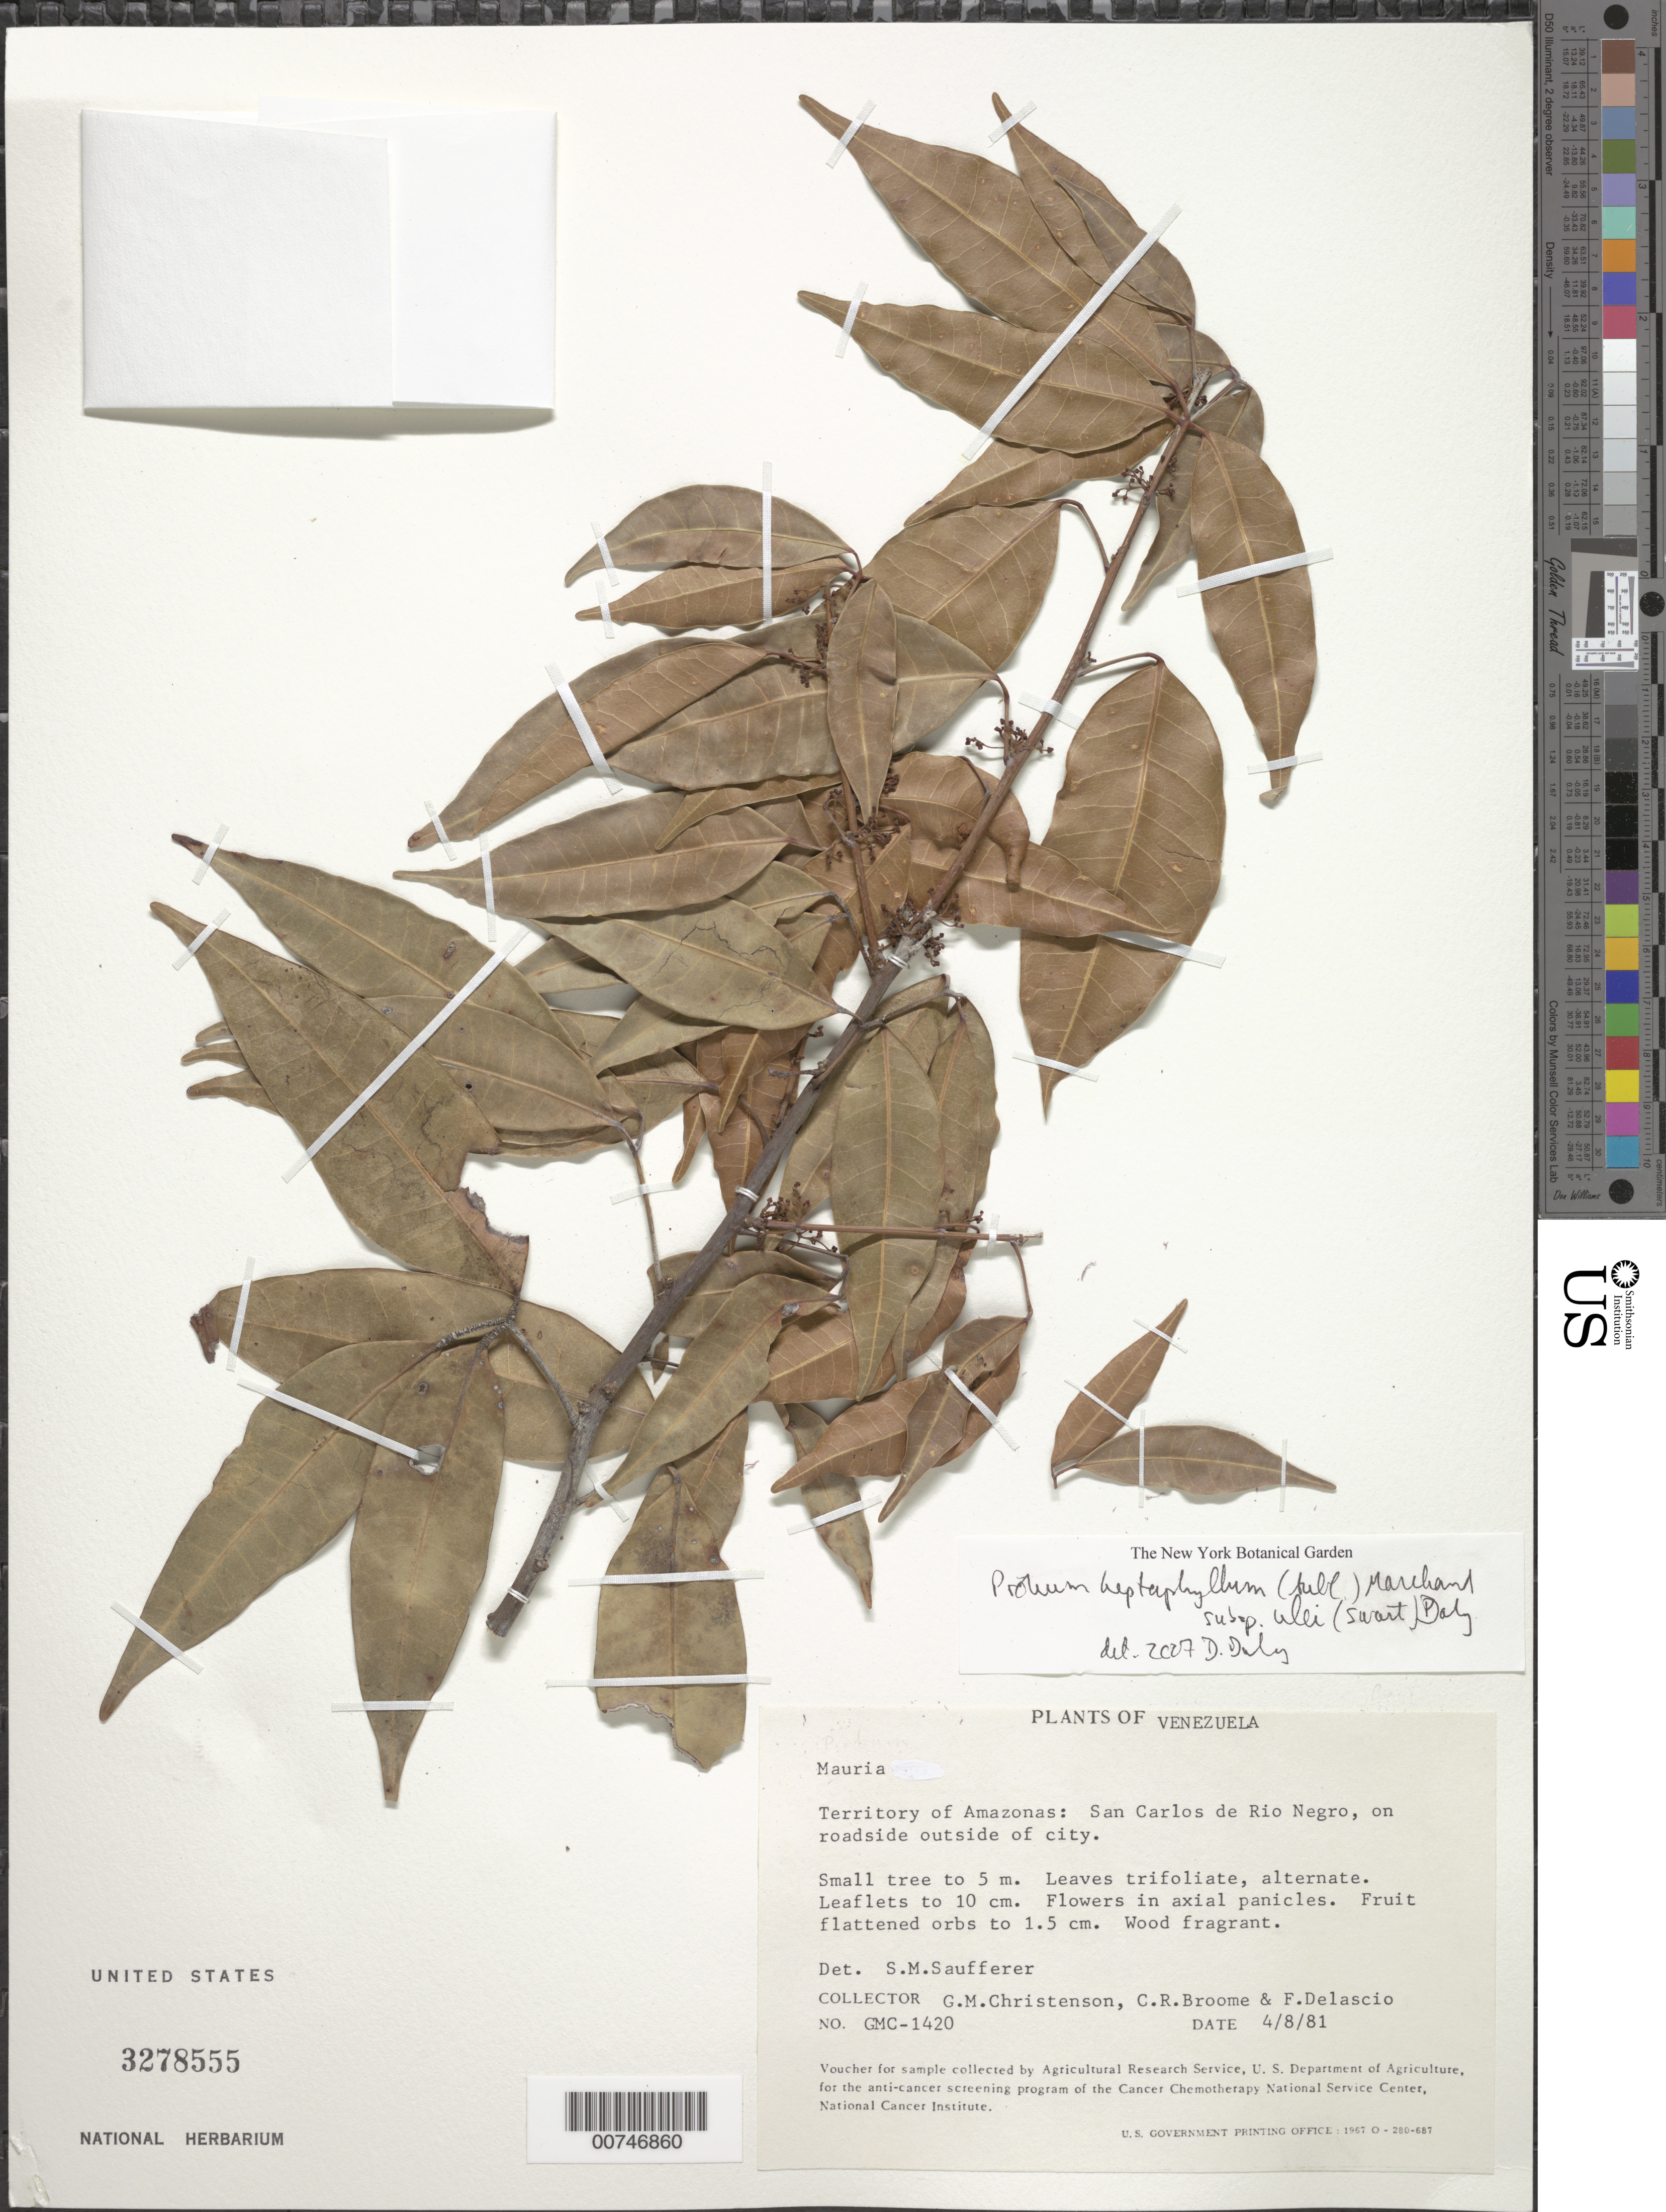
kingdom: Plantae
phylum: Tracheophyta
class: Magnoliopsida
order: Sapindales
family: Burseraceae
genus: Protium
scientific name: Protium heptaphyllum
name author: (Aubl.) Marchand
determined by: Daly, D. C.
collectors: G. Christenson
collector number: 1420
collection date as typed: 8-Apr-81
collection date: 1981-04-08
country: Venezuela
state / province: Amazonas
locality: San Carlos de Río Negro, on roadside outside of city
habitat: Roadside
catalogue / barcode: US 3278555